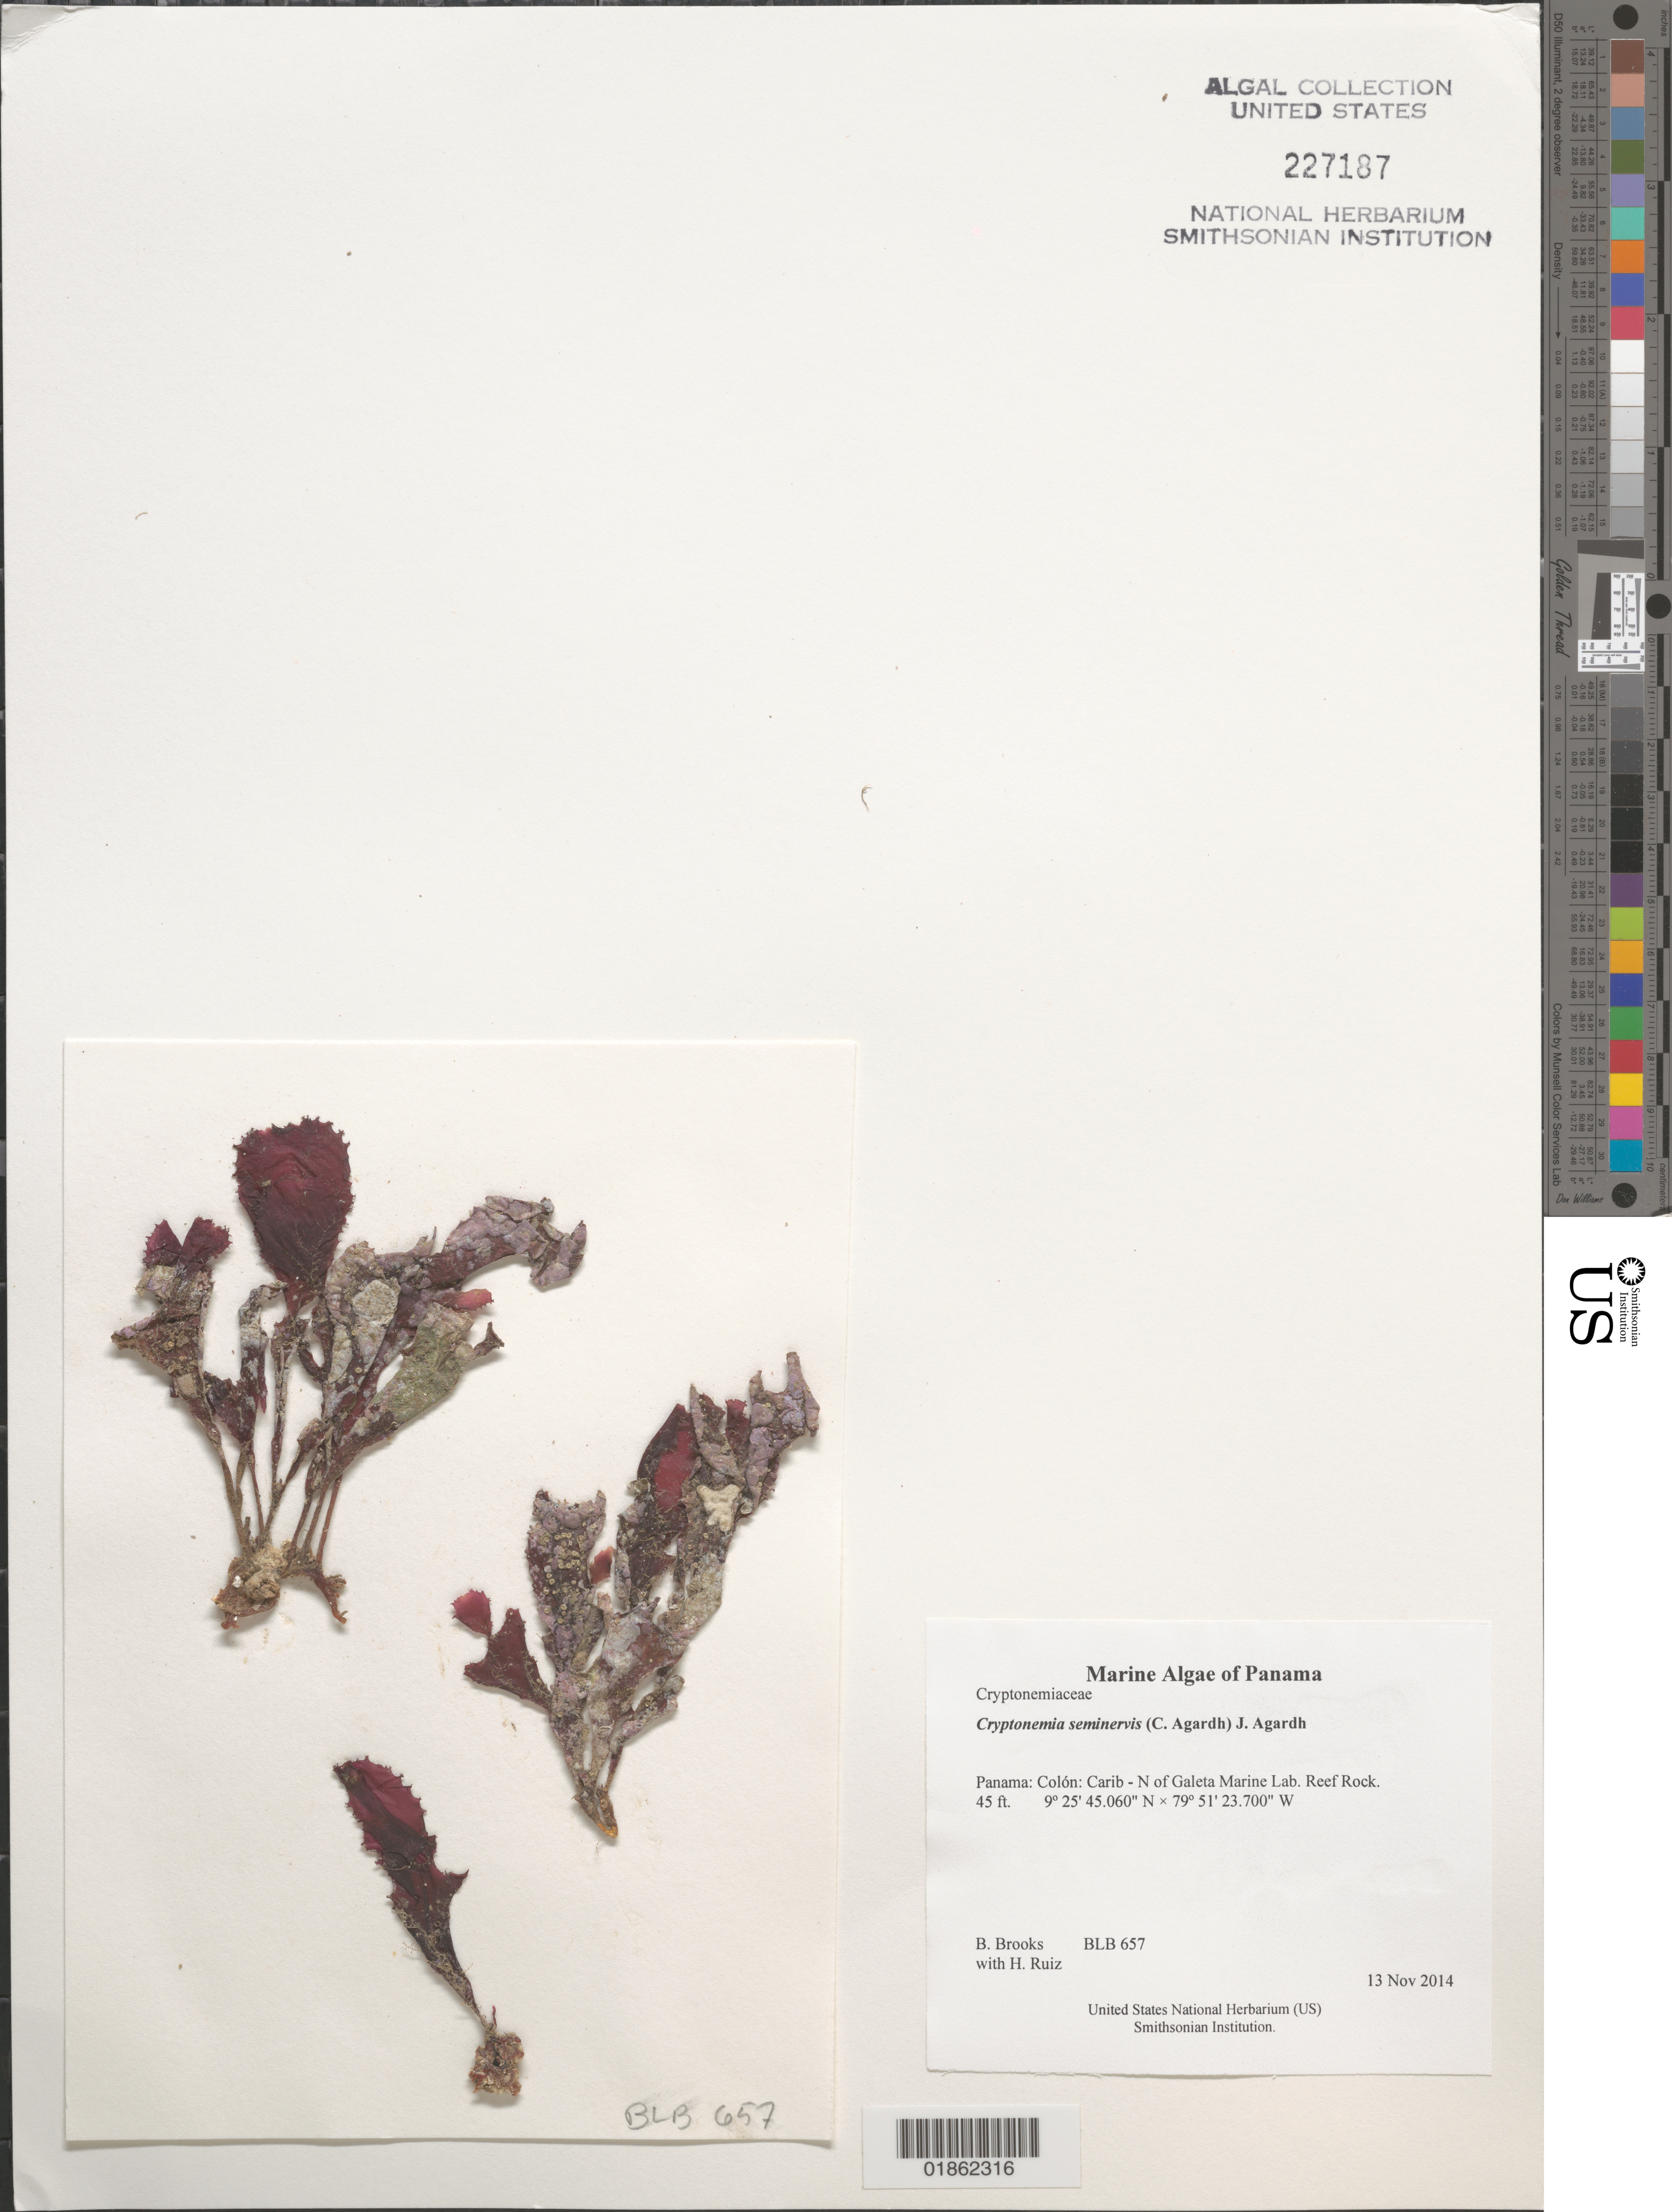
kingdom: Plantae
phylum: Rhodophyta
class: Florideophyceae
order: Halymeniales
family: Halymeniaceae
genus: Cryptonemia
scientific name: Cryptonemia seminervis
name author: (C. Agardh) J. Agardh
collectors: B. Brooks & H. Ruiz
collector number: BLB 657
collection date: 2014-11-13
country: Panama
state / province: Colón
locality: Carib - N of Galeta Marine Lab. Reef Rock.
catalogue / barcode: US 227187